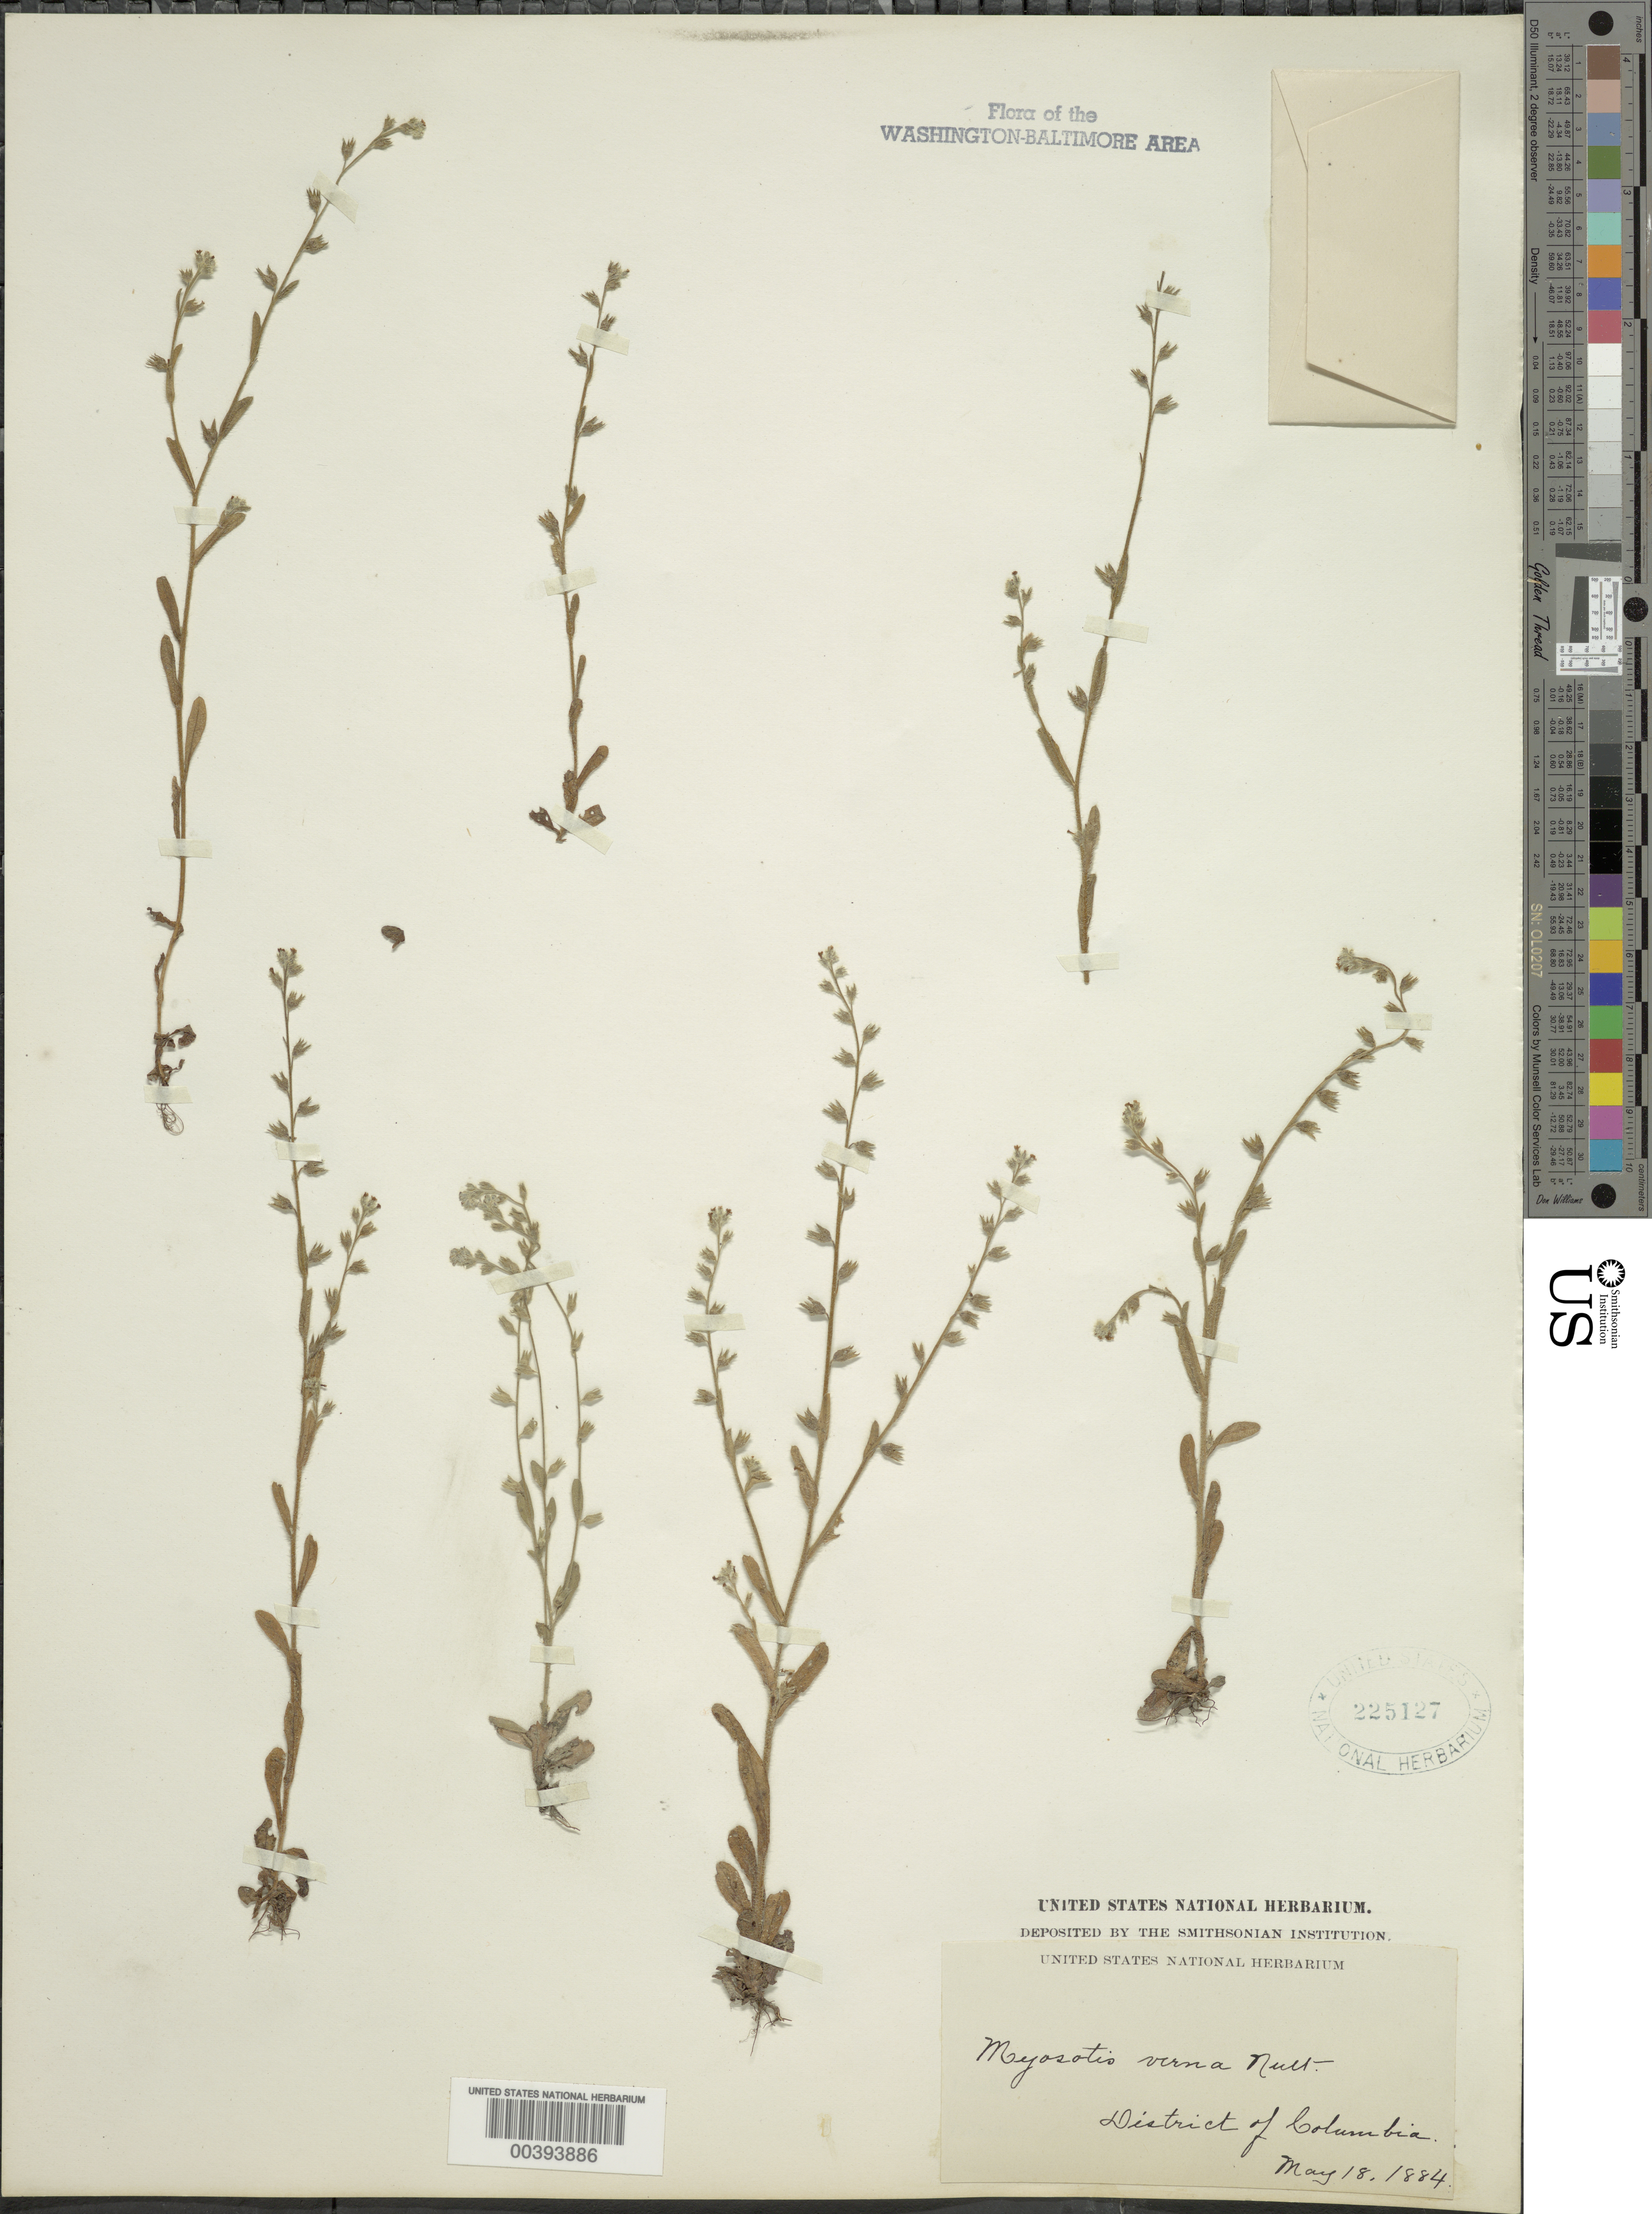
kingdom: Plantae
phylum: Tracheophyta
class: Magnoliopsida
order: Boraginales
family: Boraginaceae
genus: Myosotis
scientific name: Myosotis verna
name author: Nutt.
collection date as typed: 18 May 1884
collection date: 1884-05-18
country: United States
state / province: District of Columbia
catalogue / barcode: US 225127